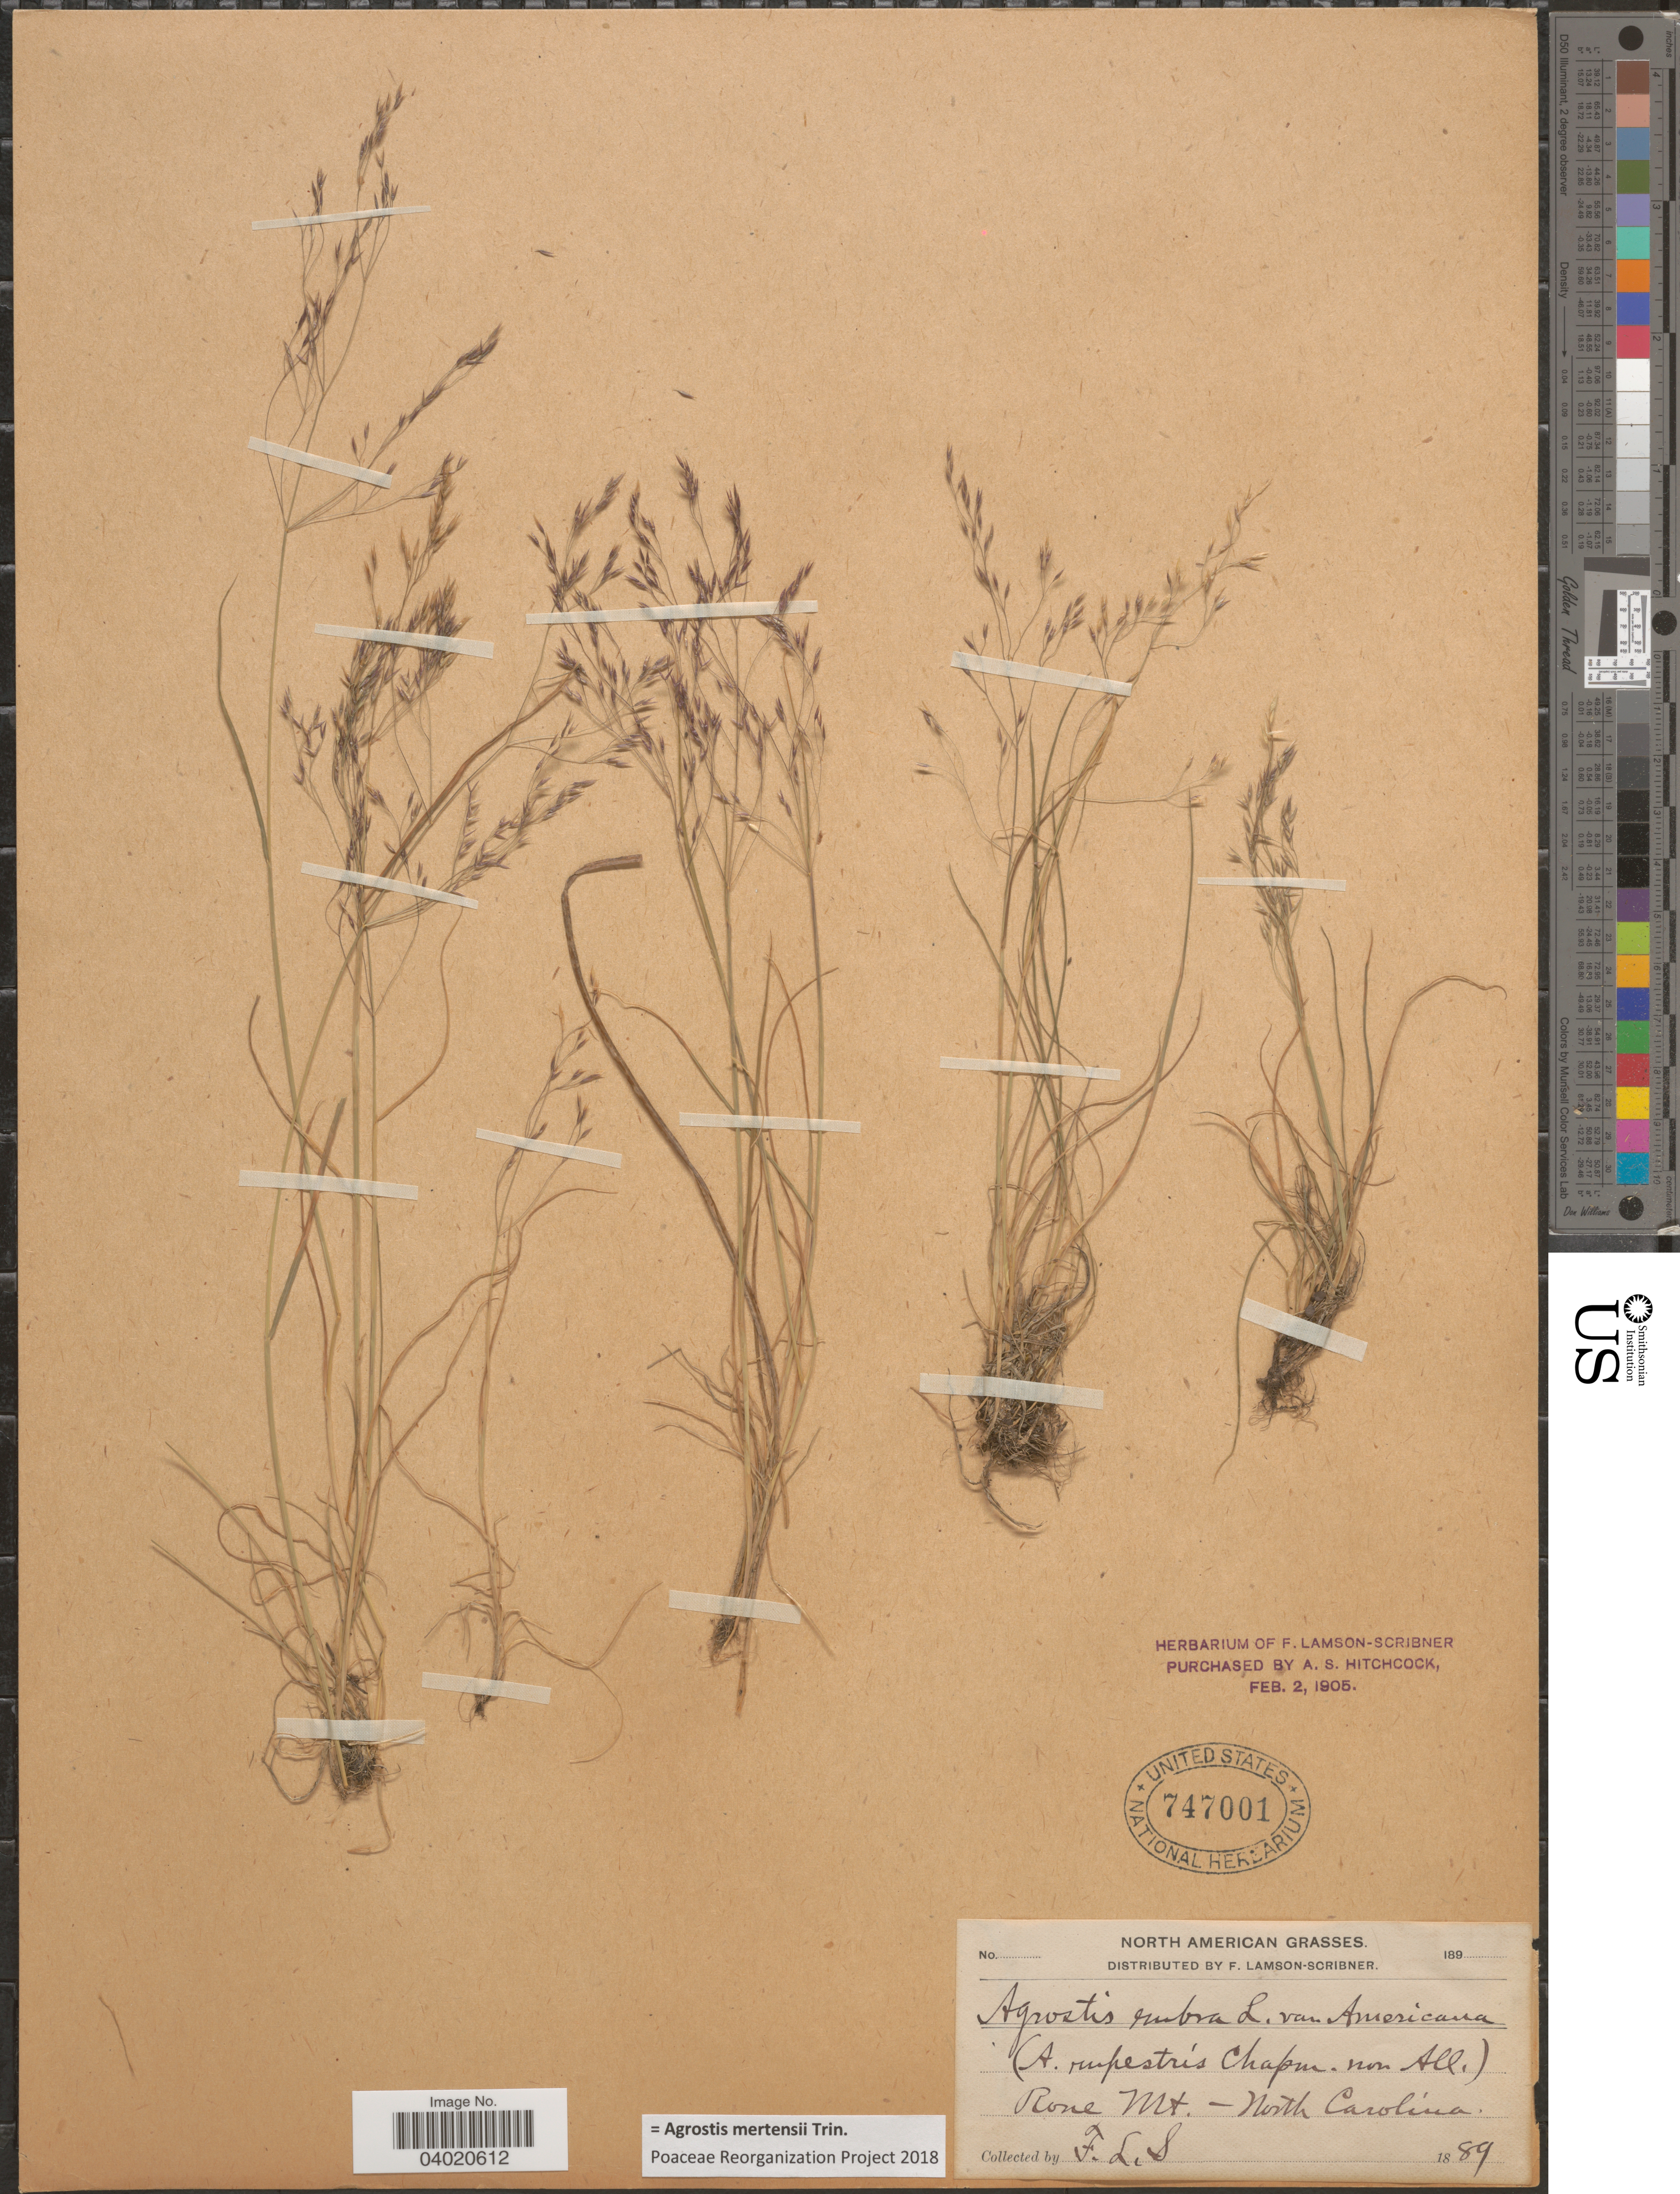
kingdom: Plantae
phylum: Tracheophyta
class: Liliopsida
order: Poales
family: Poaceae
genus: Agrostis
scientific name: Agrostis mertensii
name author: Trin.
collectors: F. Lamson-Scribner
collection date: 1889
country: United States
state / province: North Carolina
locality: Rone Mt.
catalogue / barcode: US 747001